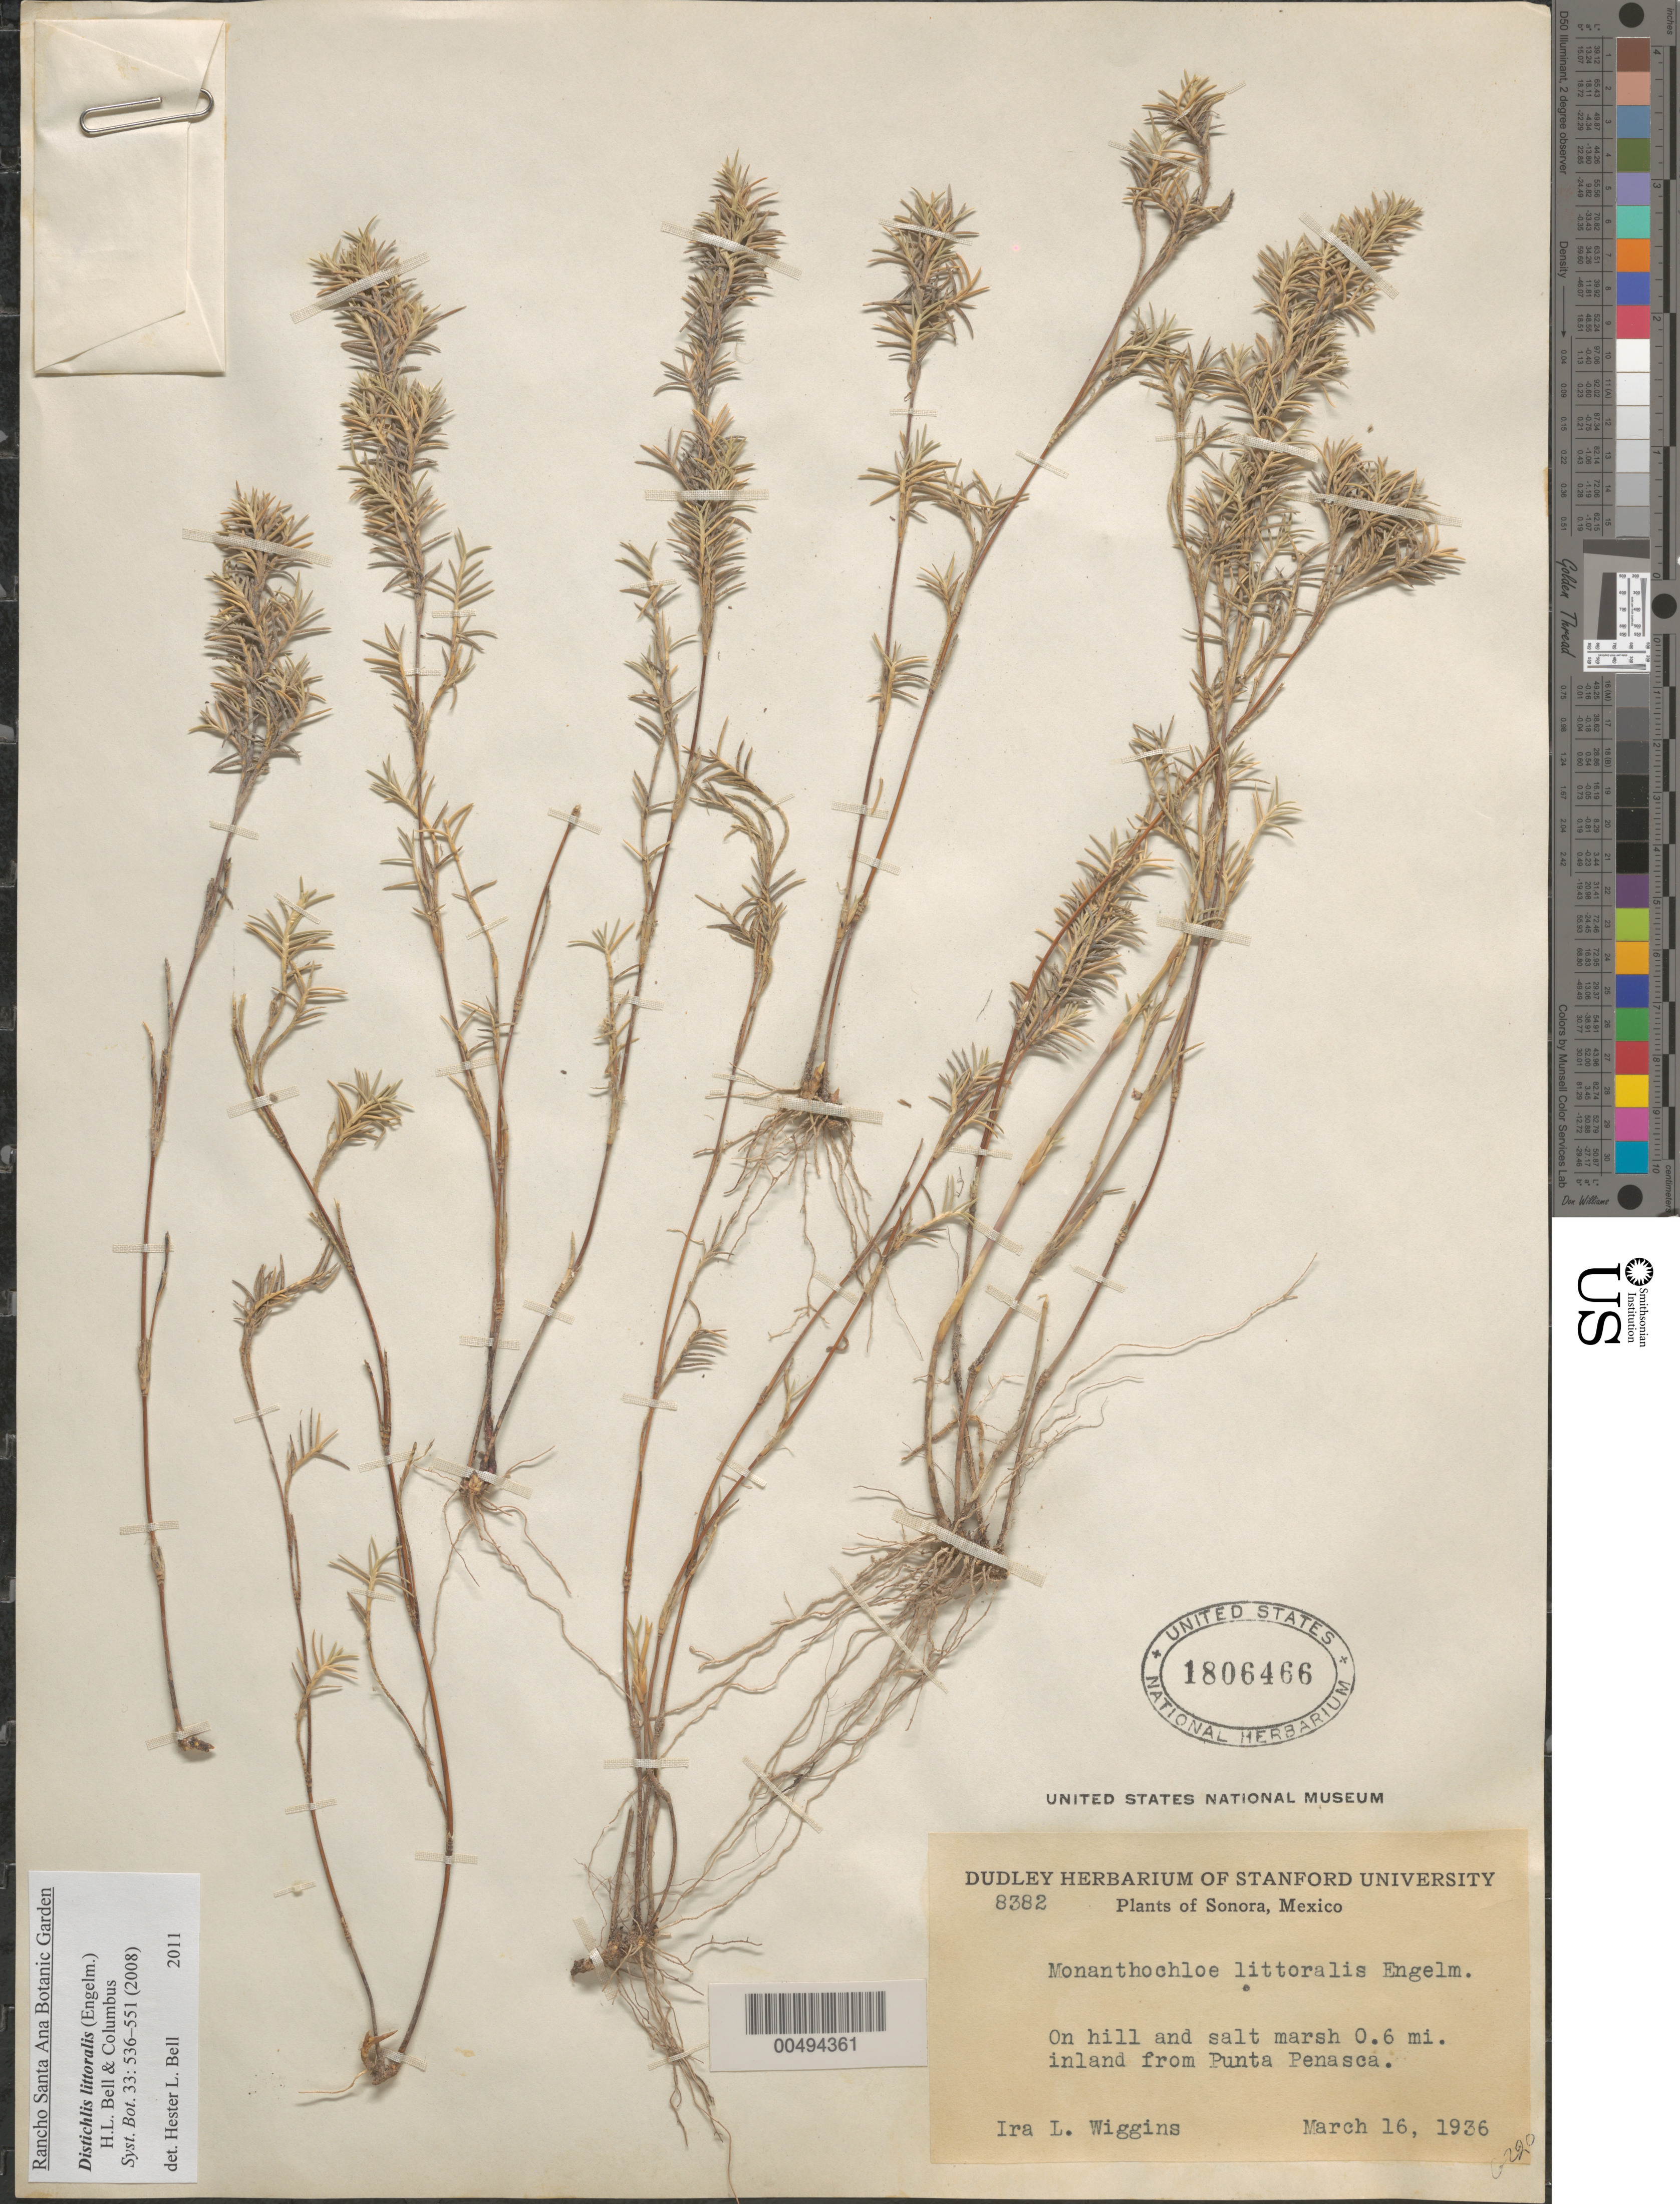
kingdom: Plantae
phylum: Tracheophyta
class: Liliopsida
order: Poales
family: Poaceae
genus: Distichlis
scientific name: Distichlis littoralis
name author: (Engelm.) H.L. Bell & Columbus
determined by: Bell, H. L.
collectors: I. L. Wiggins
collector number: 8382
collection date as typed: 16 Mar 1936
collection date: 1936-03-16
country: Mexico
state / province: Sonora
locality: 0.6 mi inland from Punta Penasca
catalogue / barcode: US 1806466